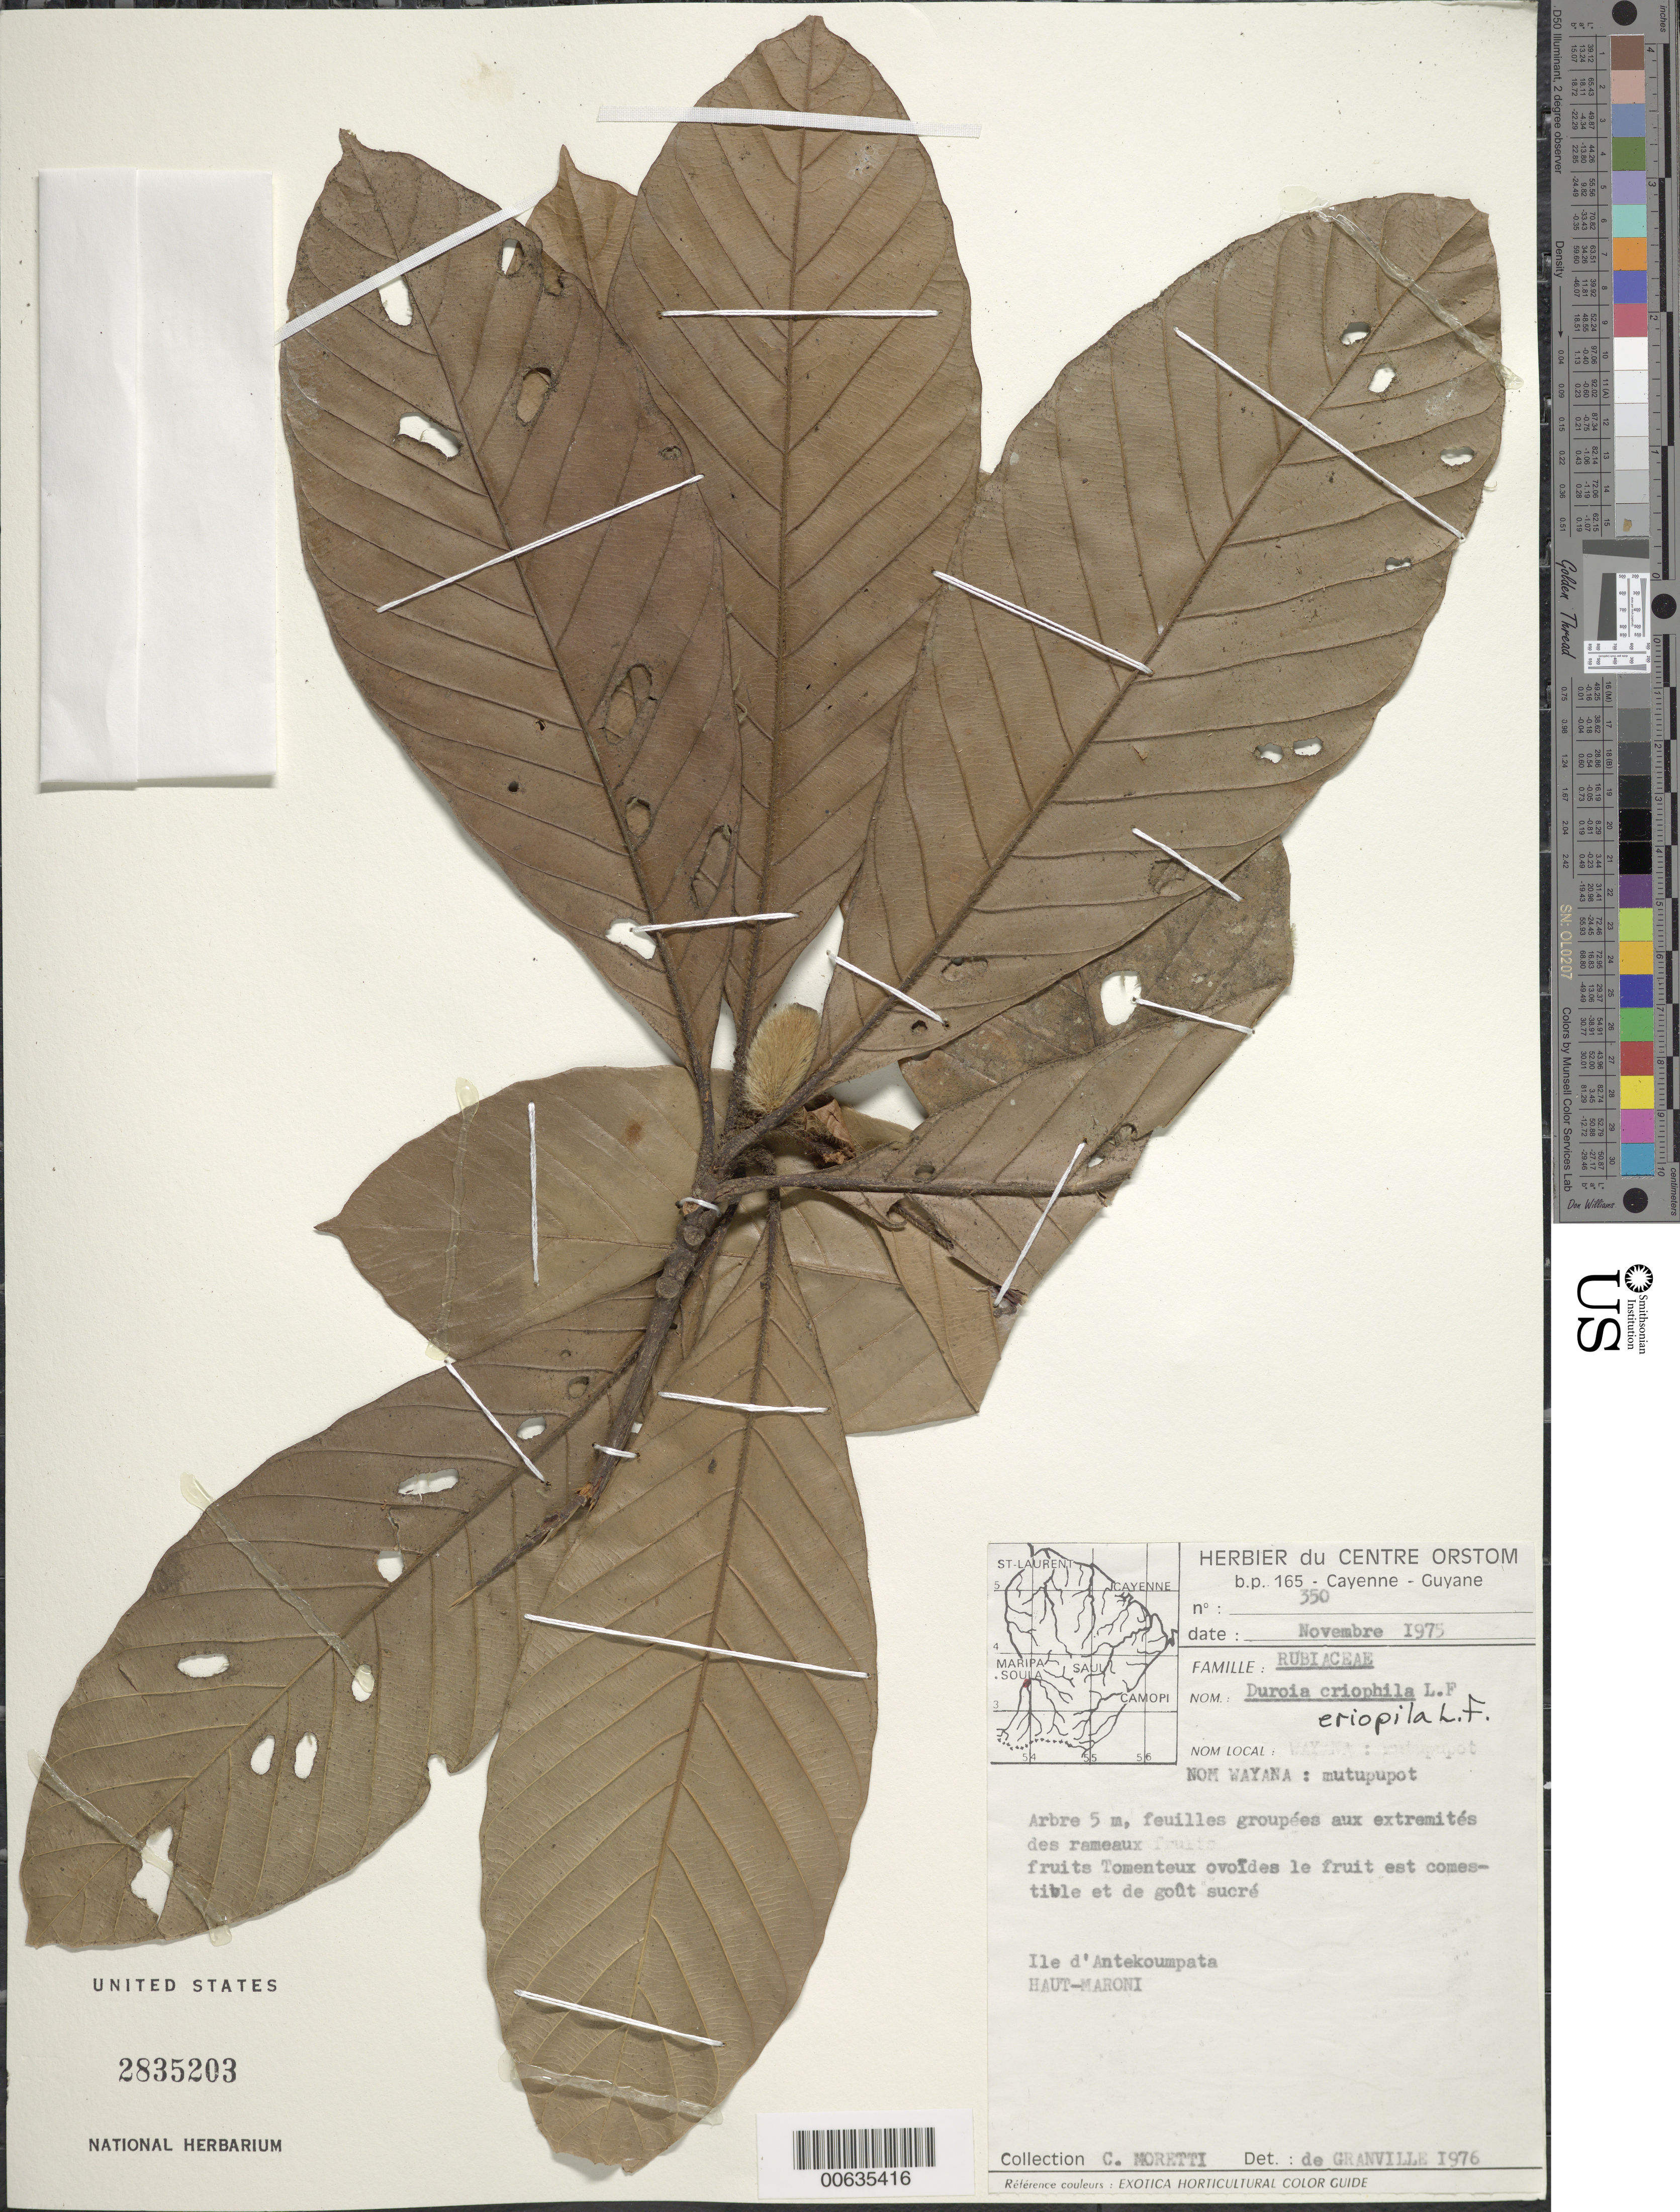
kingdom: Plantae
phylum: Tracheophyta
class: Magnoliopsida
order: Gentianales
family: Rubiaceae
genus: Duroia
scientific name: Duroia eriopila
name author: L. f.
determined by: Granville, J. J. de, (CAY), Institut de Recherche pour le Developpement (IRD) (FRENCH GUIANA)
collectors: C. Moretti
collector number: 350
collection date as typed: Nov-75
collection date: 1975-11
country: French Guiana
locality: Ile d'Antekoumpata, Haut Maroni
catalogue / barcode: US 2835203